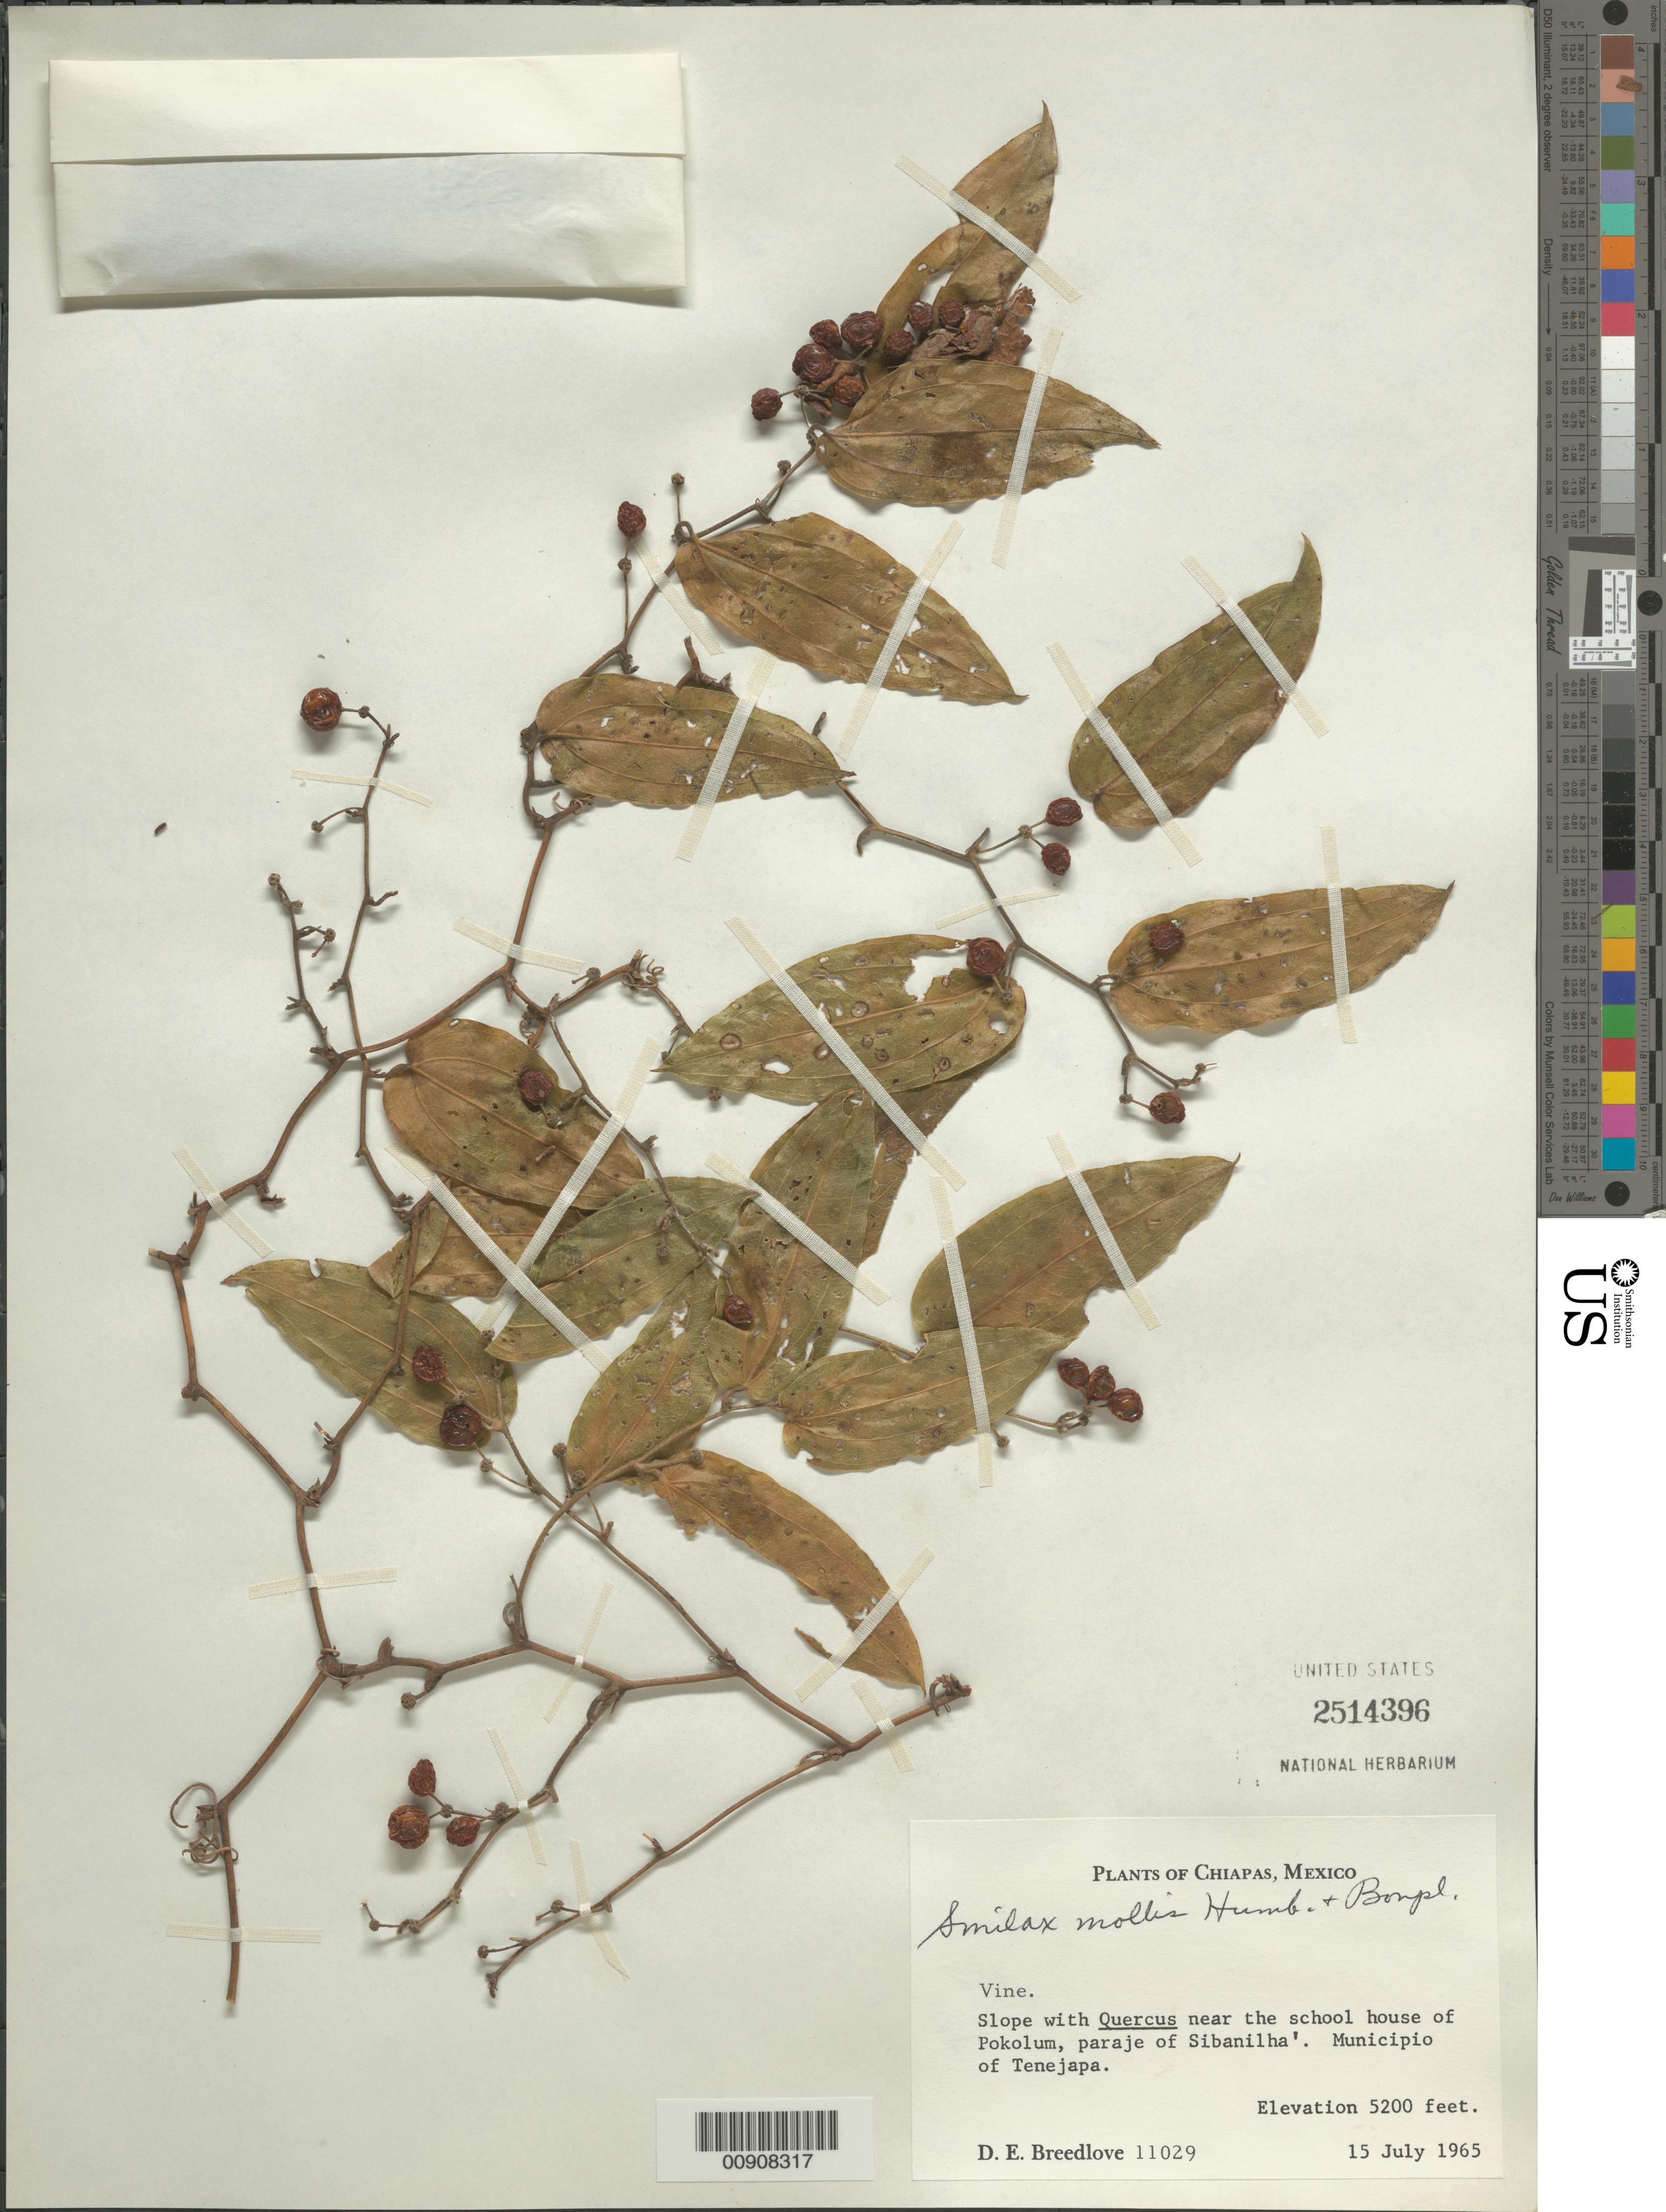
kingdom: Plantae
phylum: Tracheophyta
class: Liliopsida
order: Liliales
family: Smilacaceae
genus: Smilax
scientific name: Smilax mollis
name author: Humb. & Bonpl. ex Willd.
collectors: D. E. Breedlove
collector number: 11029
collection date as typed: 15 Jul 1965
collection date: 1965-07-15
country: Mexico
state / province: Chiapas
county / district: Tenejapa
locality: Near the school house of Pokolum, paraje of Sibanilha'. Municipio of Tenejapa, Chiapas.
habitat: Slope with Quercus.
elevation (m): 1585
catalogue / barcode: US 2514396